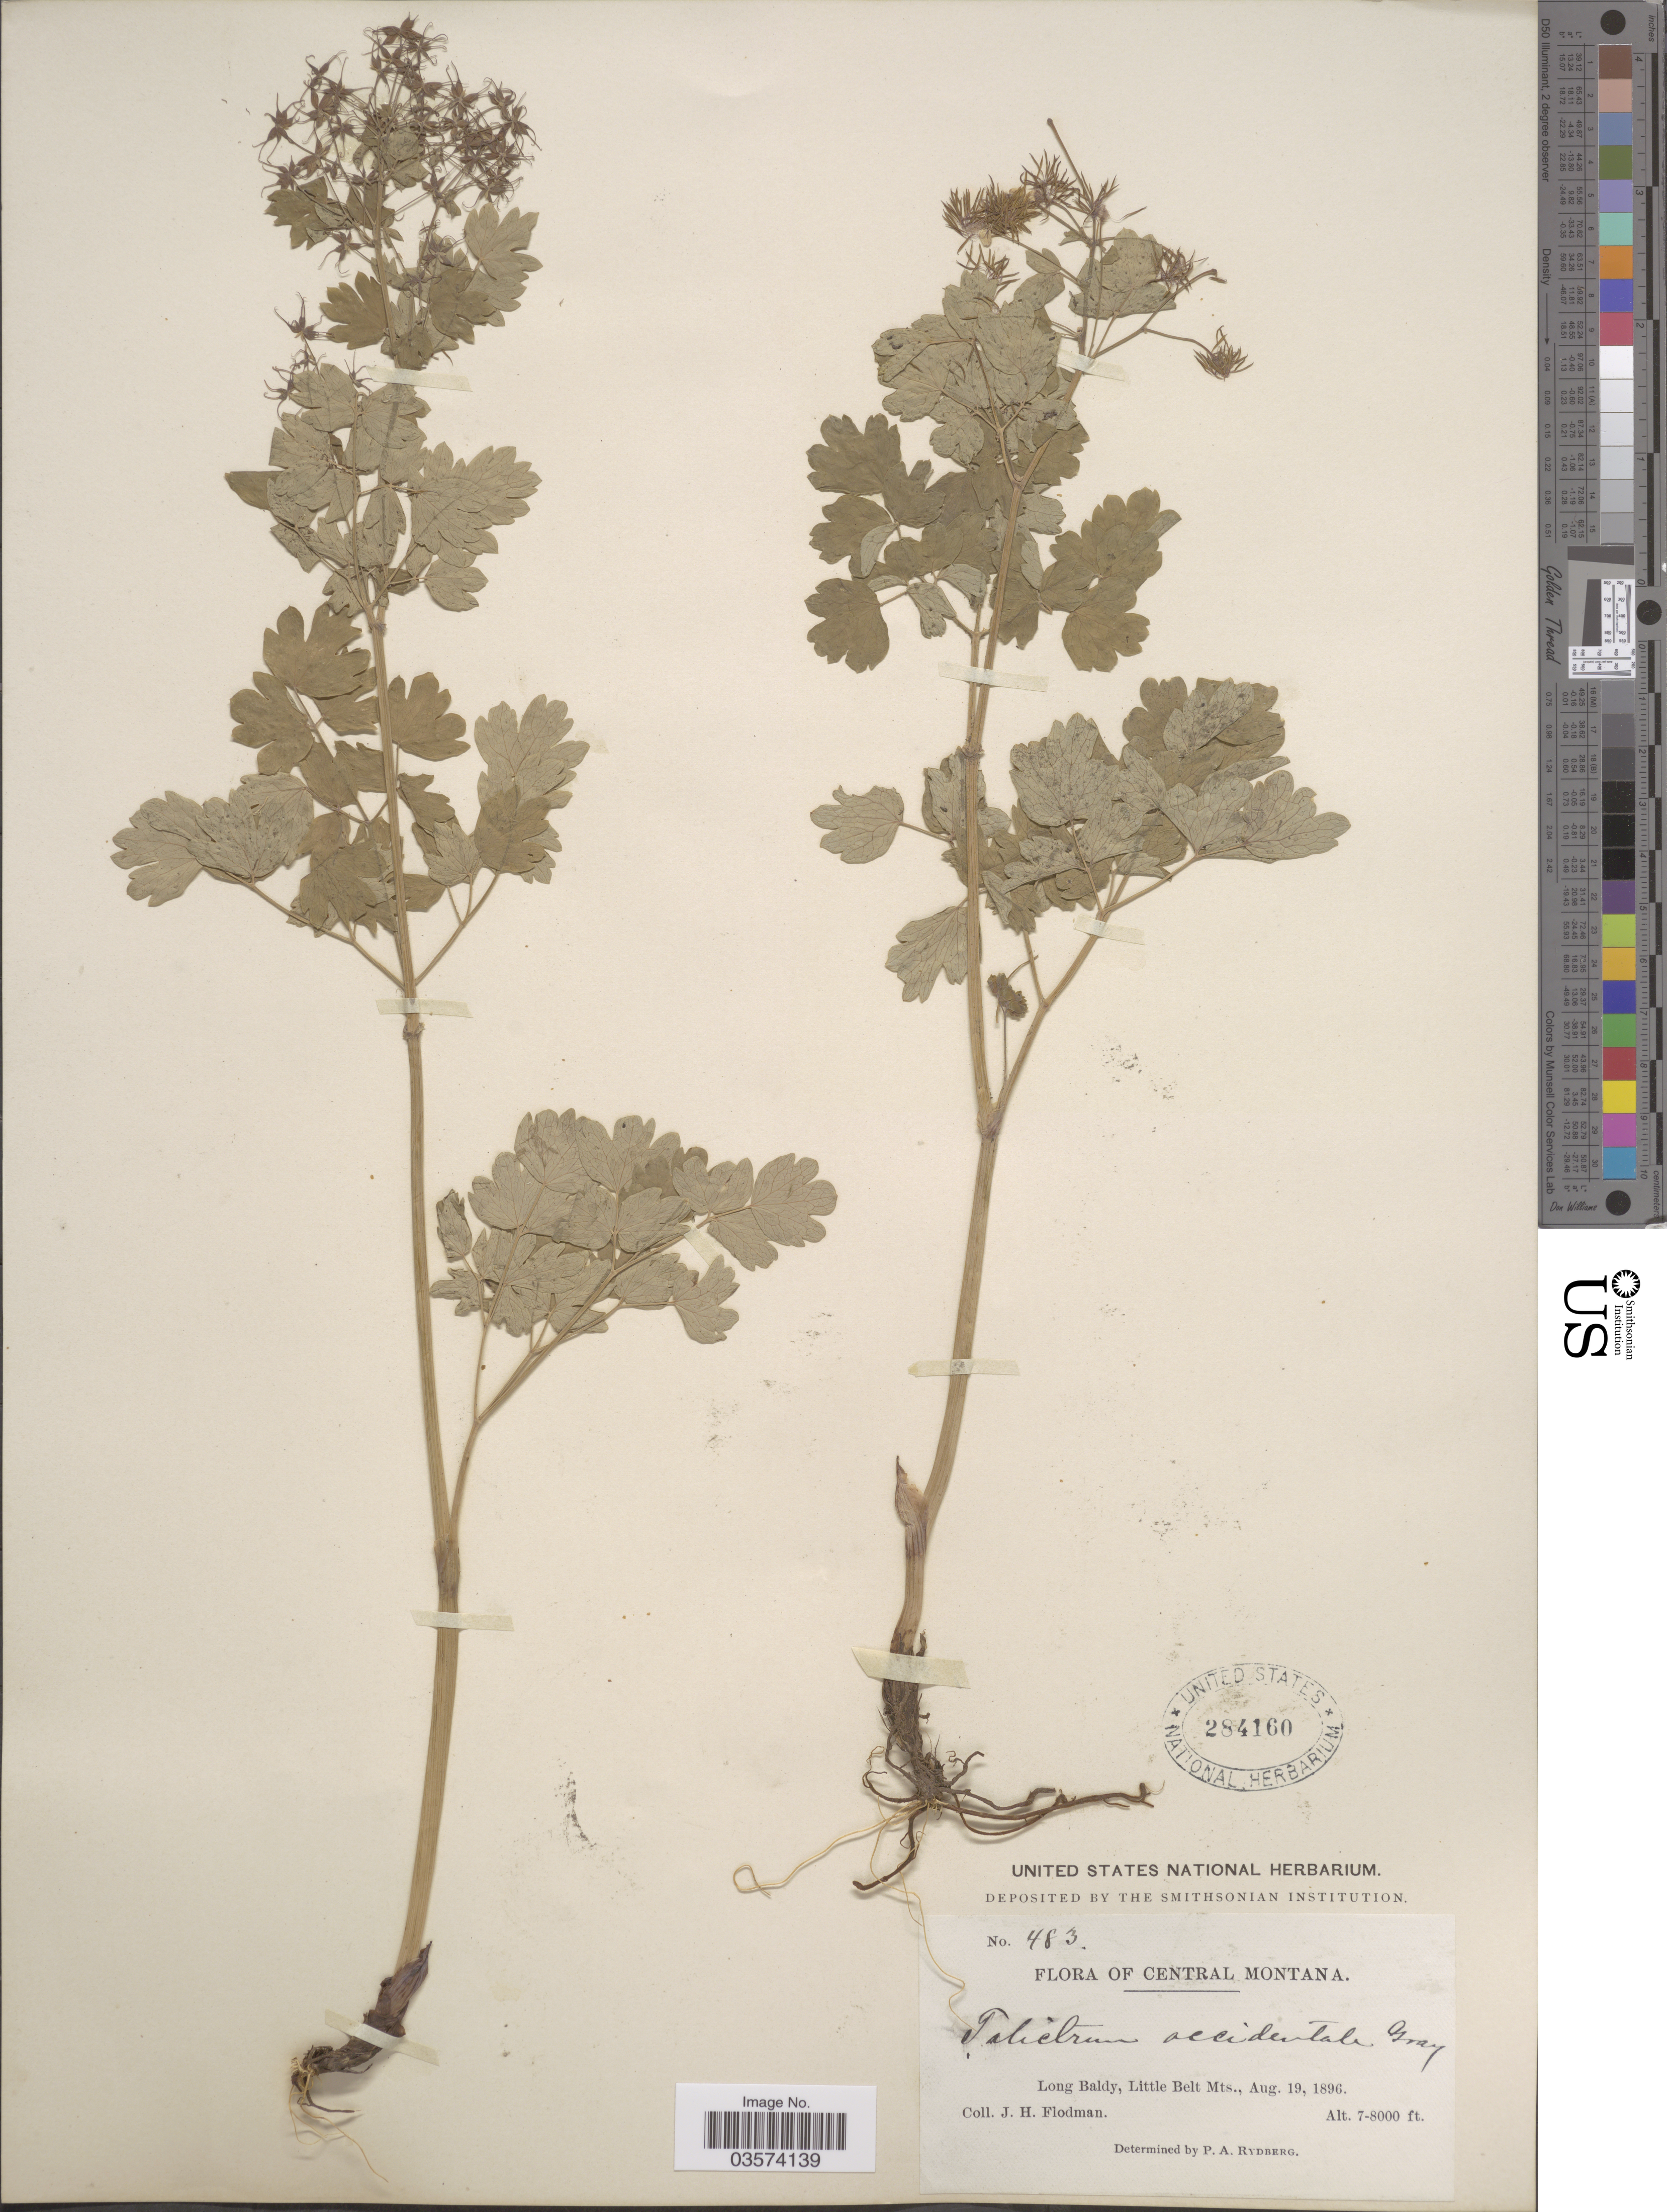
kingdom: Plantae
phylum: Tracheophyta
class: Magnoliopsida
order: Ranunculales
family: Ranunculaceae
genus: Thalictrum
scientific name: Thalictrum occidentale var. palousense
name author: H. St. John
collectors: J. Flodman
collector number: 483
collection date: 1896-08-19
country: United States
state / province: Montana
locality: Central Montana. Long Baldy, Little Belt Mts.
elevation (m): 2134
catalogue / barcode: US 284160